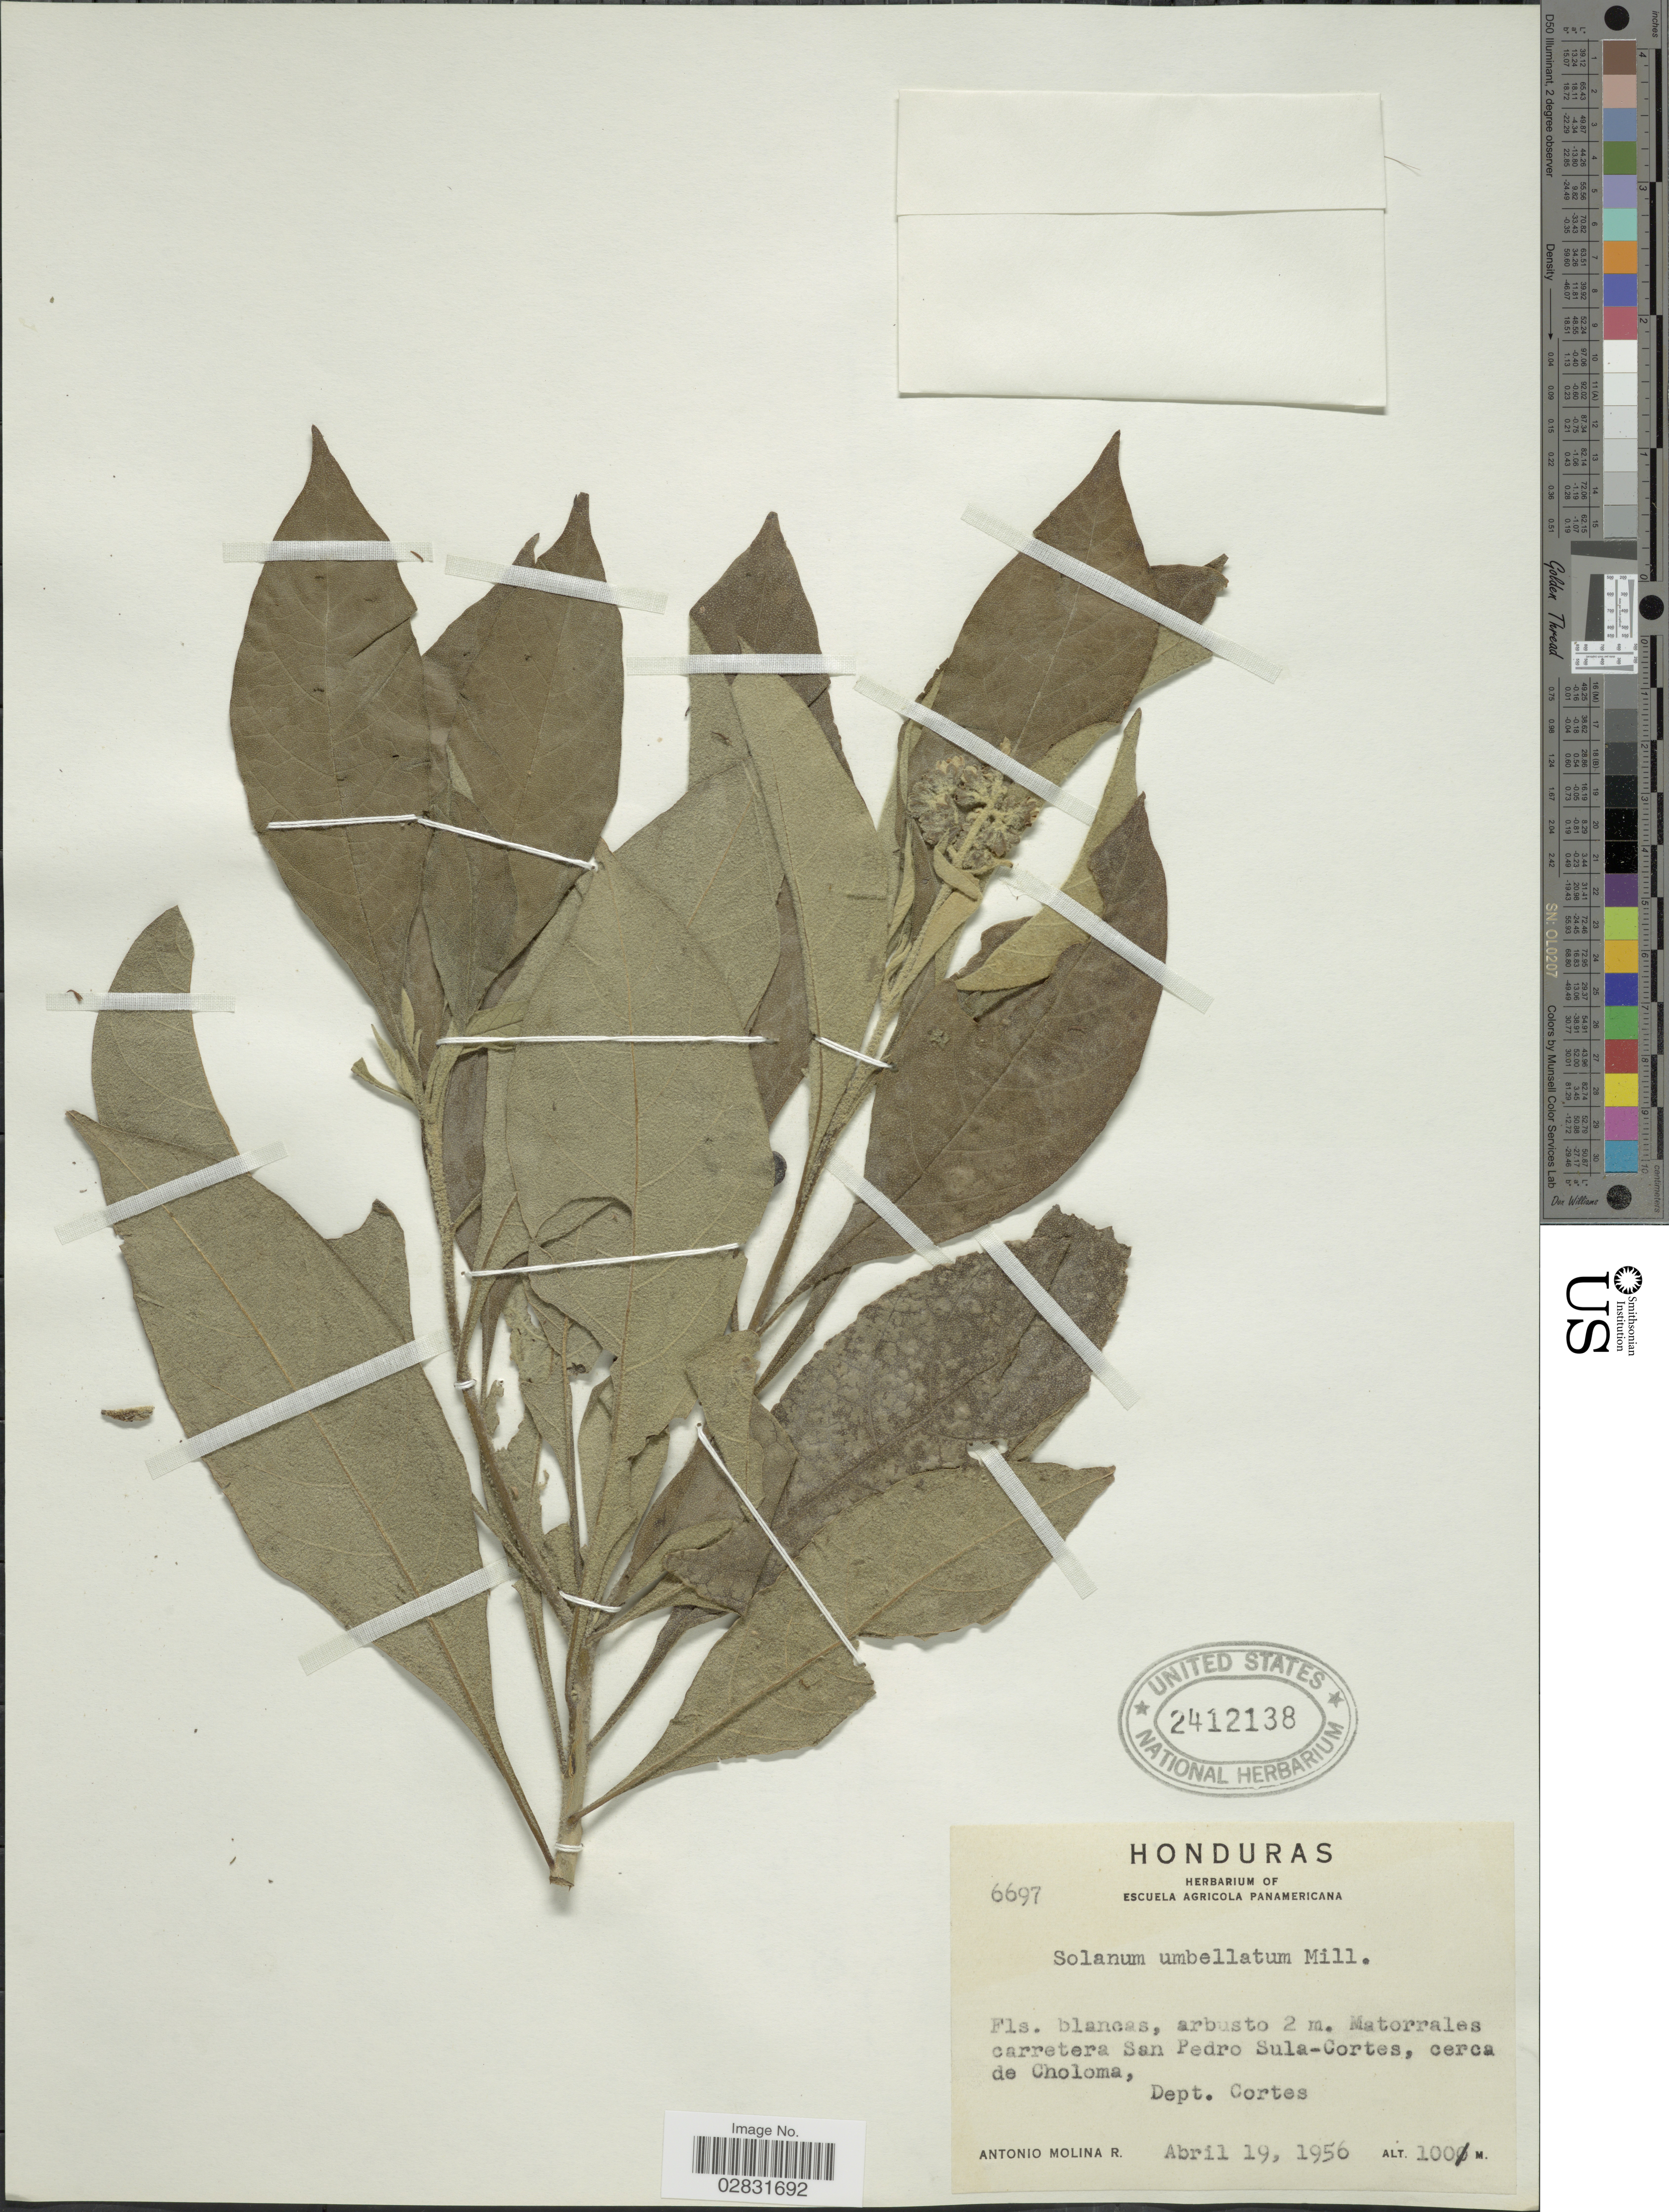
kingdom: Plantae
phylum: Tracheophyta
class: Magnoliopsida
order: Solanales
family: Solanaceae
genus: Solanum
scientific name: Solanum umbellatum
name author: Mill.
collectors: A. Molina R.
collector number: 6697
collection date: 1956-04-19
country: Honduras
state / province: Cortés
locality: Matorrales carretera San Pedro Sula-Cortes, cerca de Choloma, Dept. Cortes.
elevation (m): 100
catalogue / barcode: US 2412138